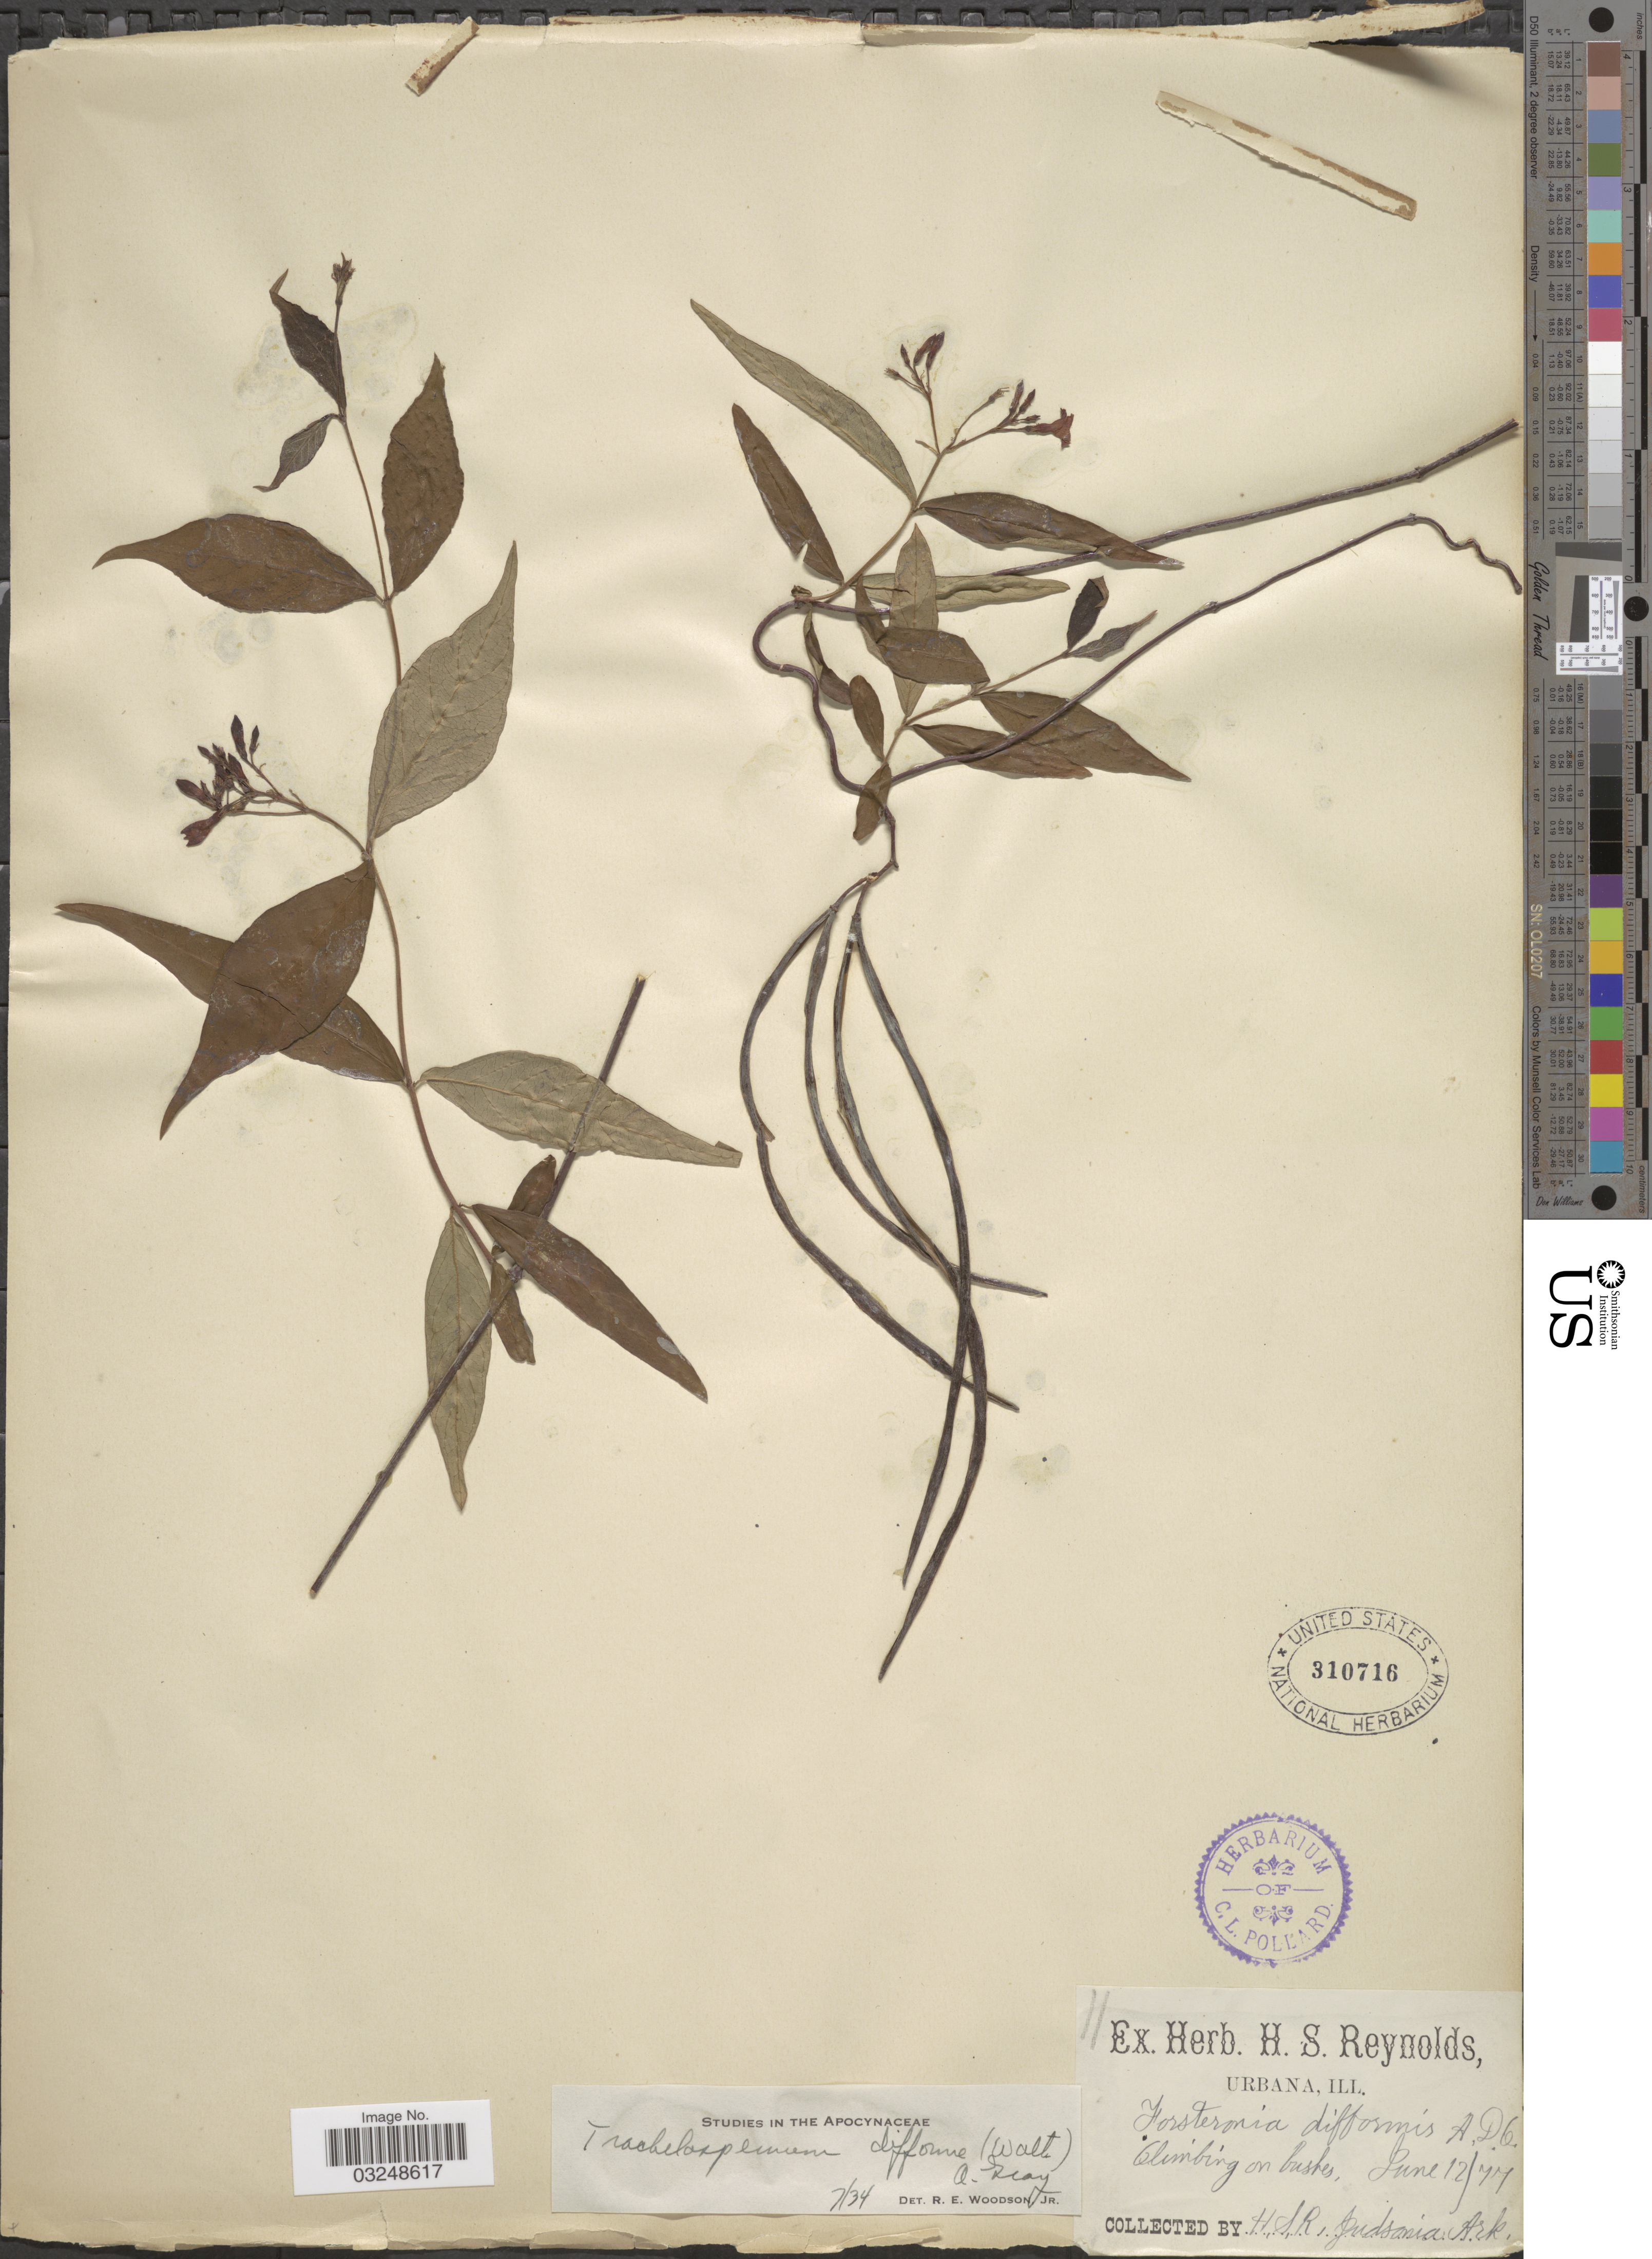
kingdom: Plantae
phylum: Tracheophyta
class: Magnoliopsida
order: Gentianales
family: Apocynaceae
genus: Trachelospermum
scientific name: Trachelospermum difforme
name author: (Walter) A. Gray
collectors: H. Reynolds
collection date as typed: Transcribed d/m/y: 12/6/77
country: United States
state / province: Arkansas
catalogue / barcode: US 310716